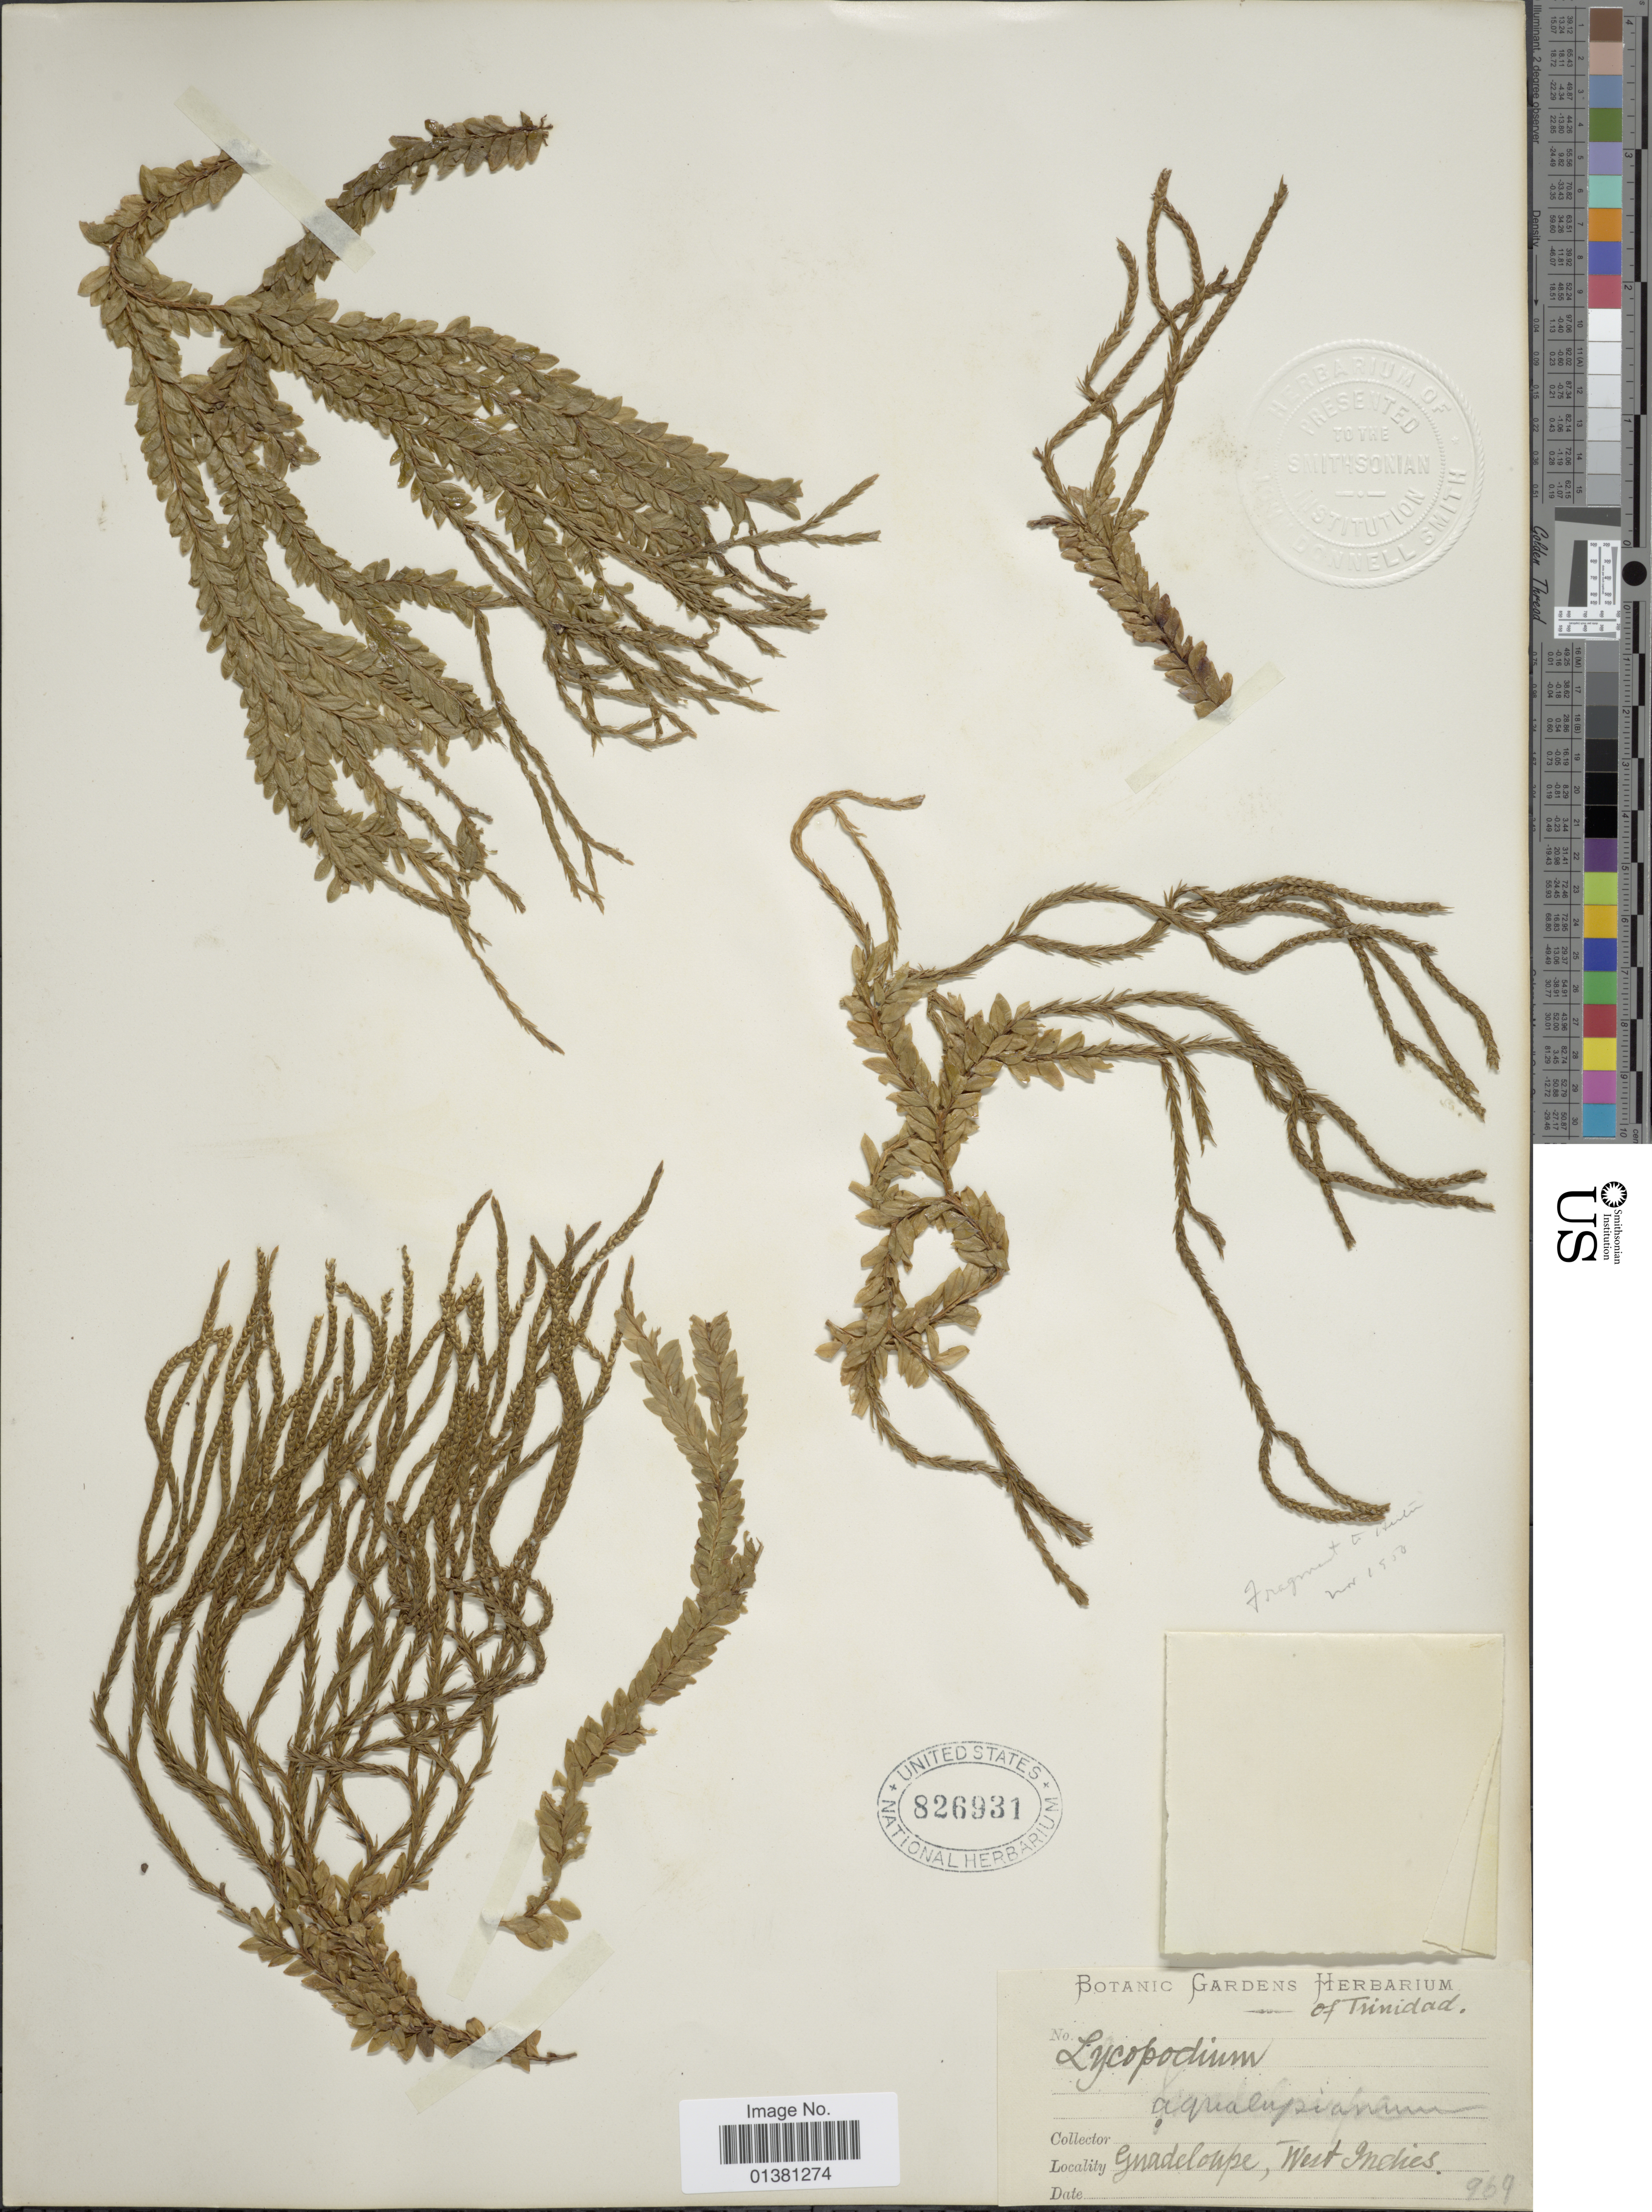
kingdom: Plantae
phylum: Tracheophyta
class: Lycopodiopsida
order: Lycopodiales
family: Lycopodiaceae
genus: Phlegmariurus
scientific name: Phlegmariurus aqualupianus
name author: (Spring) B. Øllg.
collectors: ex herb. Bot. Gard. Trinidad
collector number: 969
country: Guadeloupe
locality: West Indies [interpreted]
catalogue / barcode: US 826931